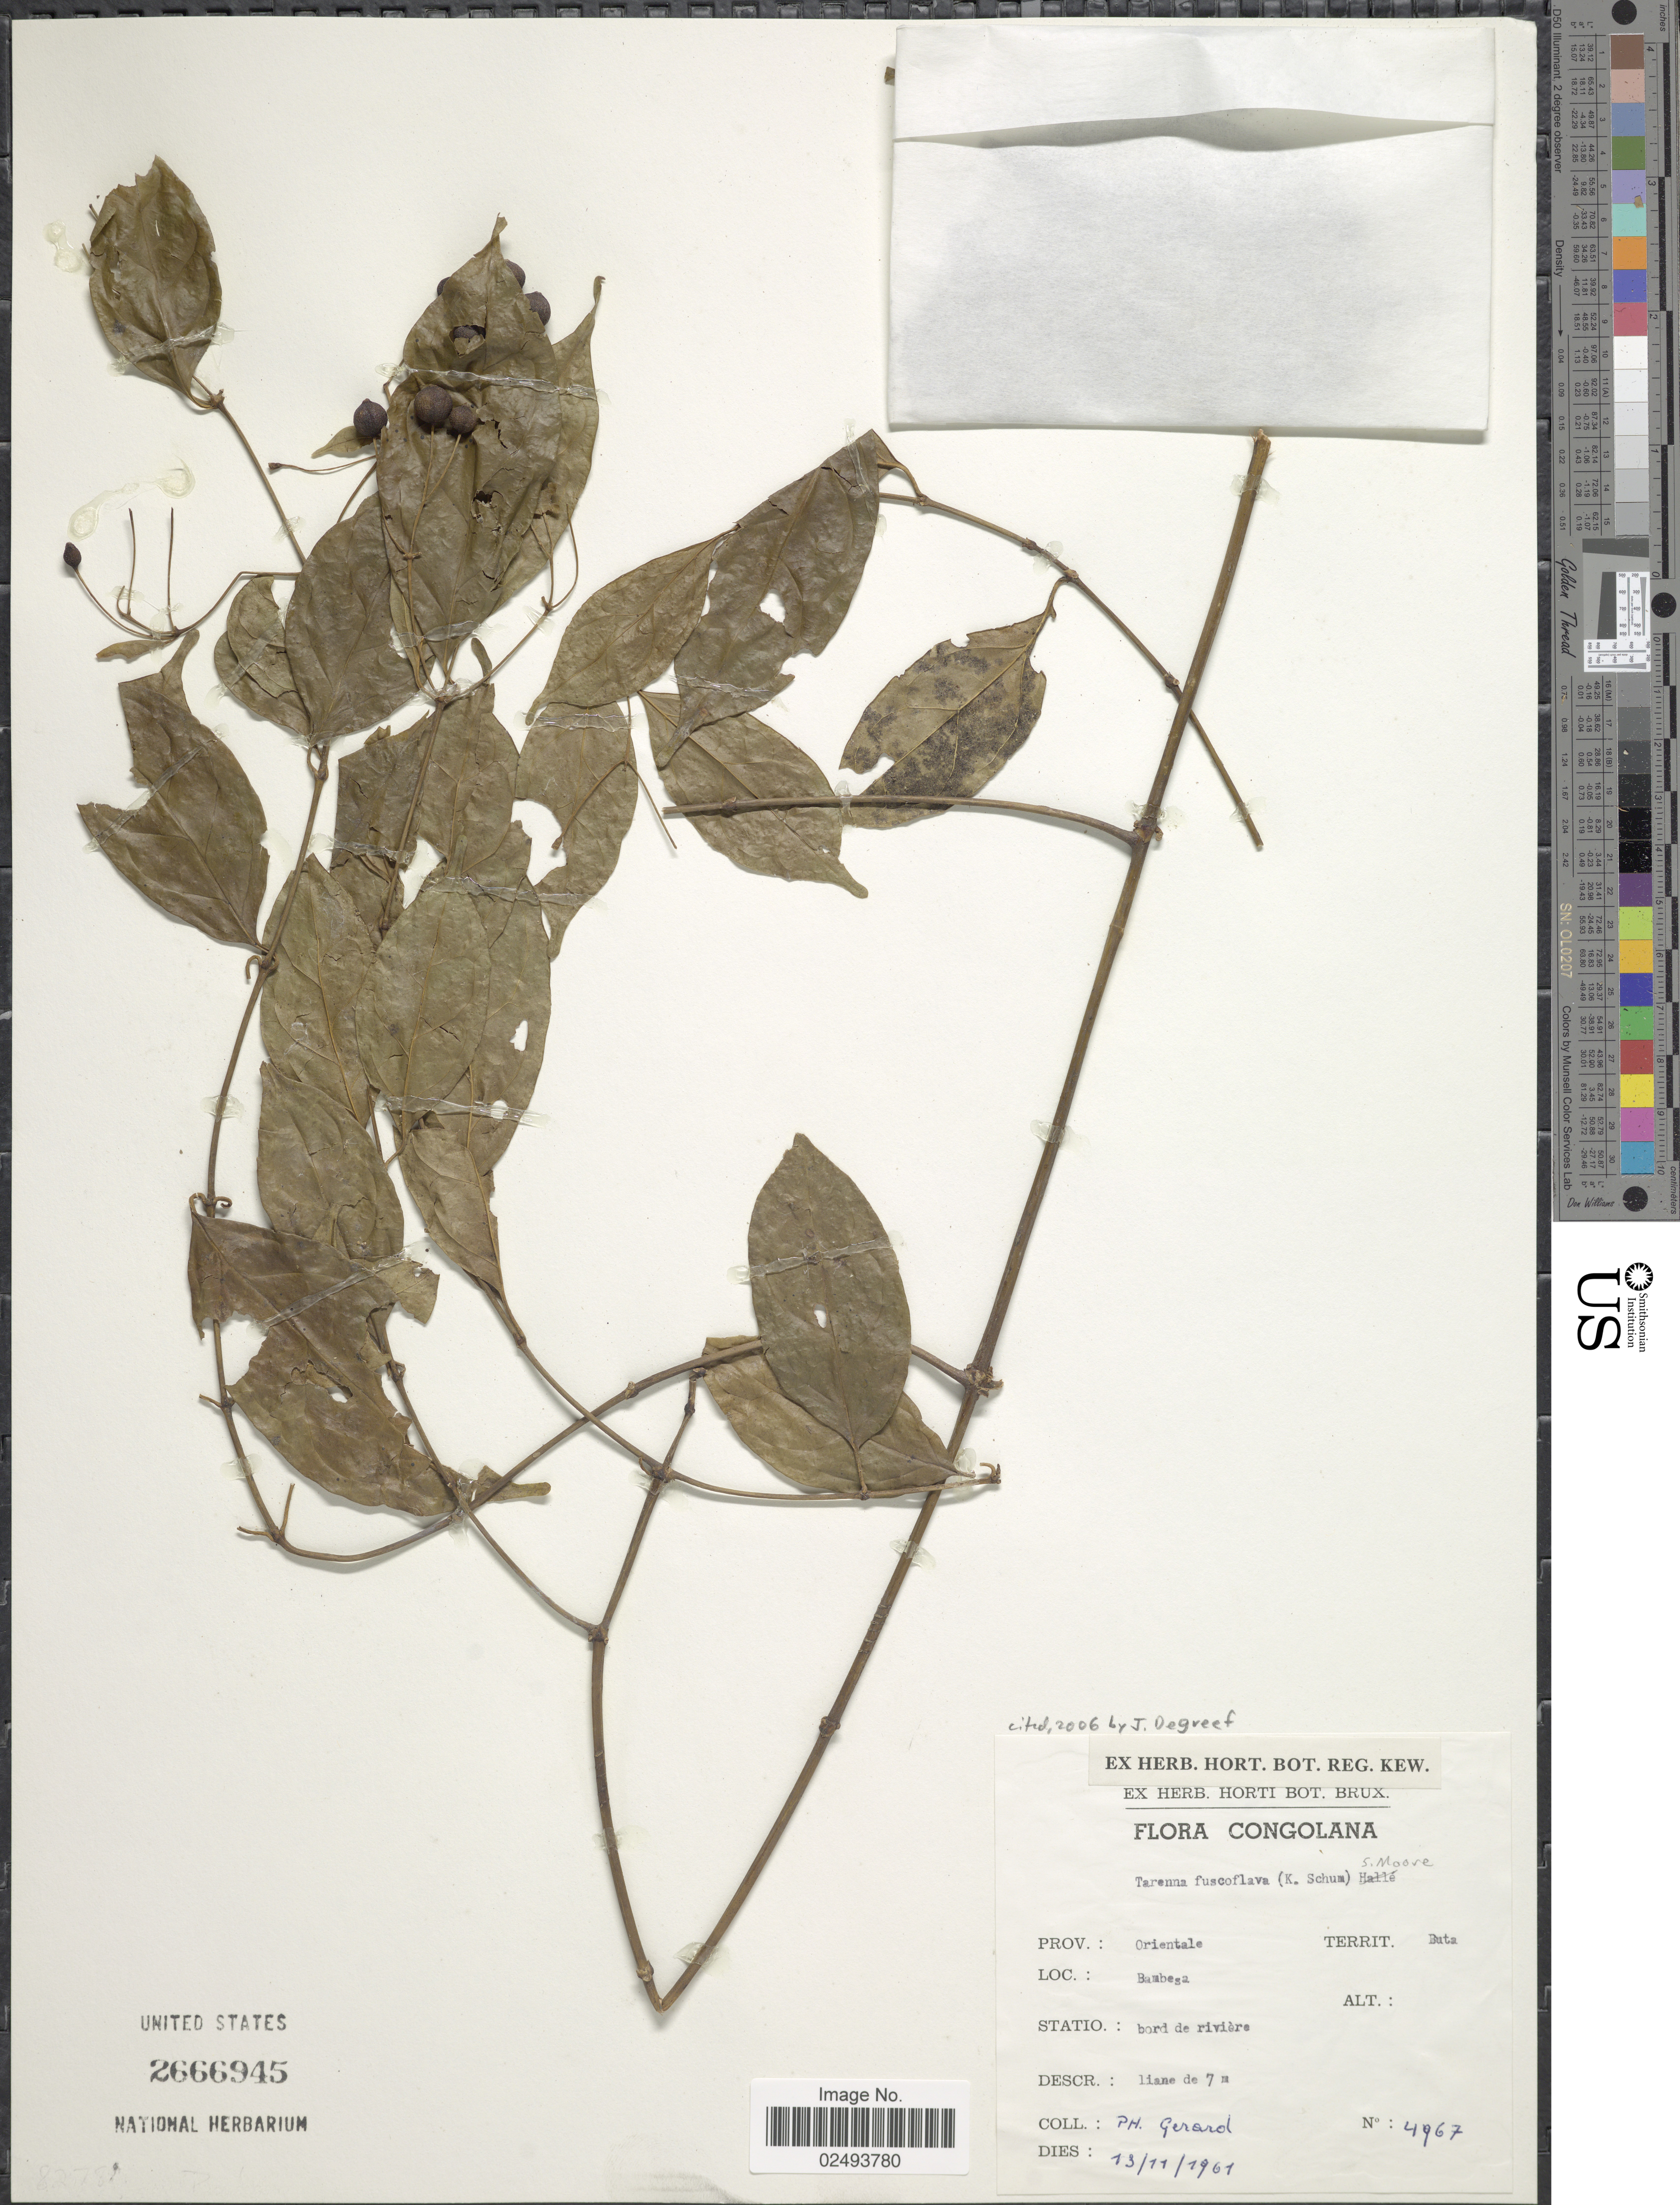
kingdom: Plantae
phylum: Tracheophyta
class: Magnoliopsida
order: Gentianales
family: Rubiaceae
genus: Tarenna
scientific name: Tarenna fuscoflava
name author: (K. Schum.) S. Moore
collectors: P. Gerard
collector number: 4967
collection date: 1961-11-13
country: Congo, Democratic Republic of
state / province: Bas-Uele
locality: Prov.; Orientale, Territ. Buta, Bambega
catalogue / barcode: US 2666945